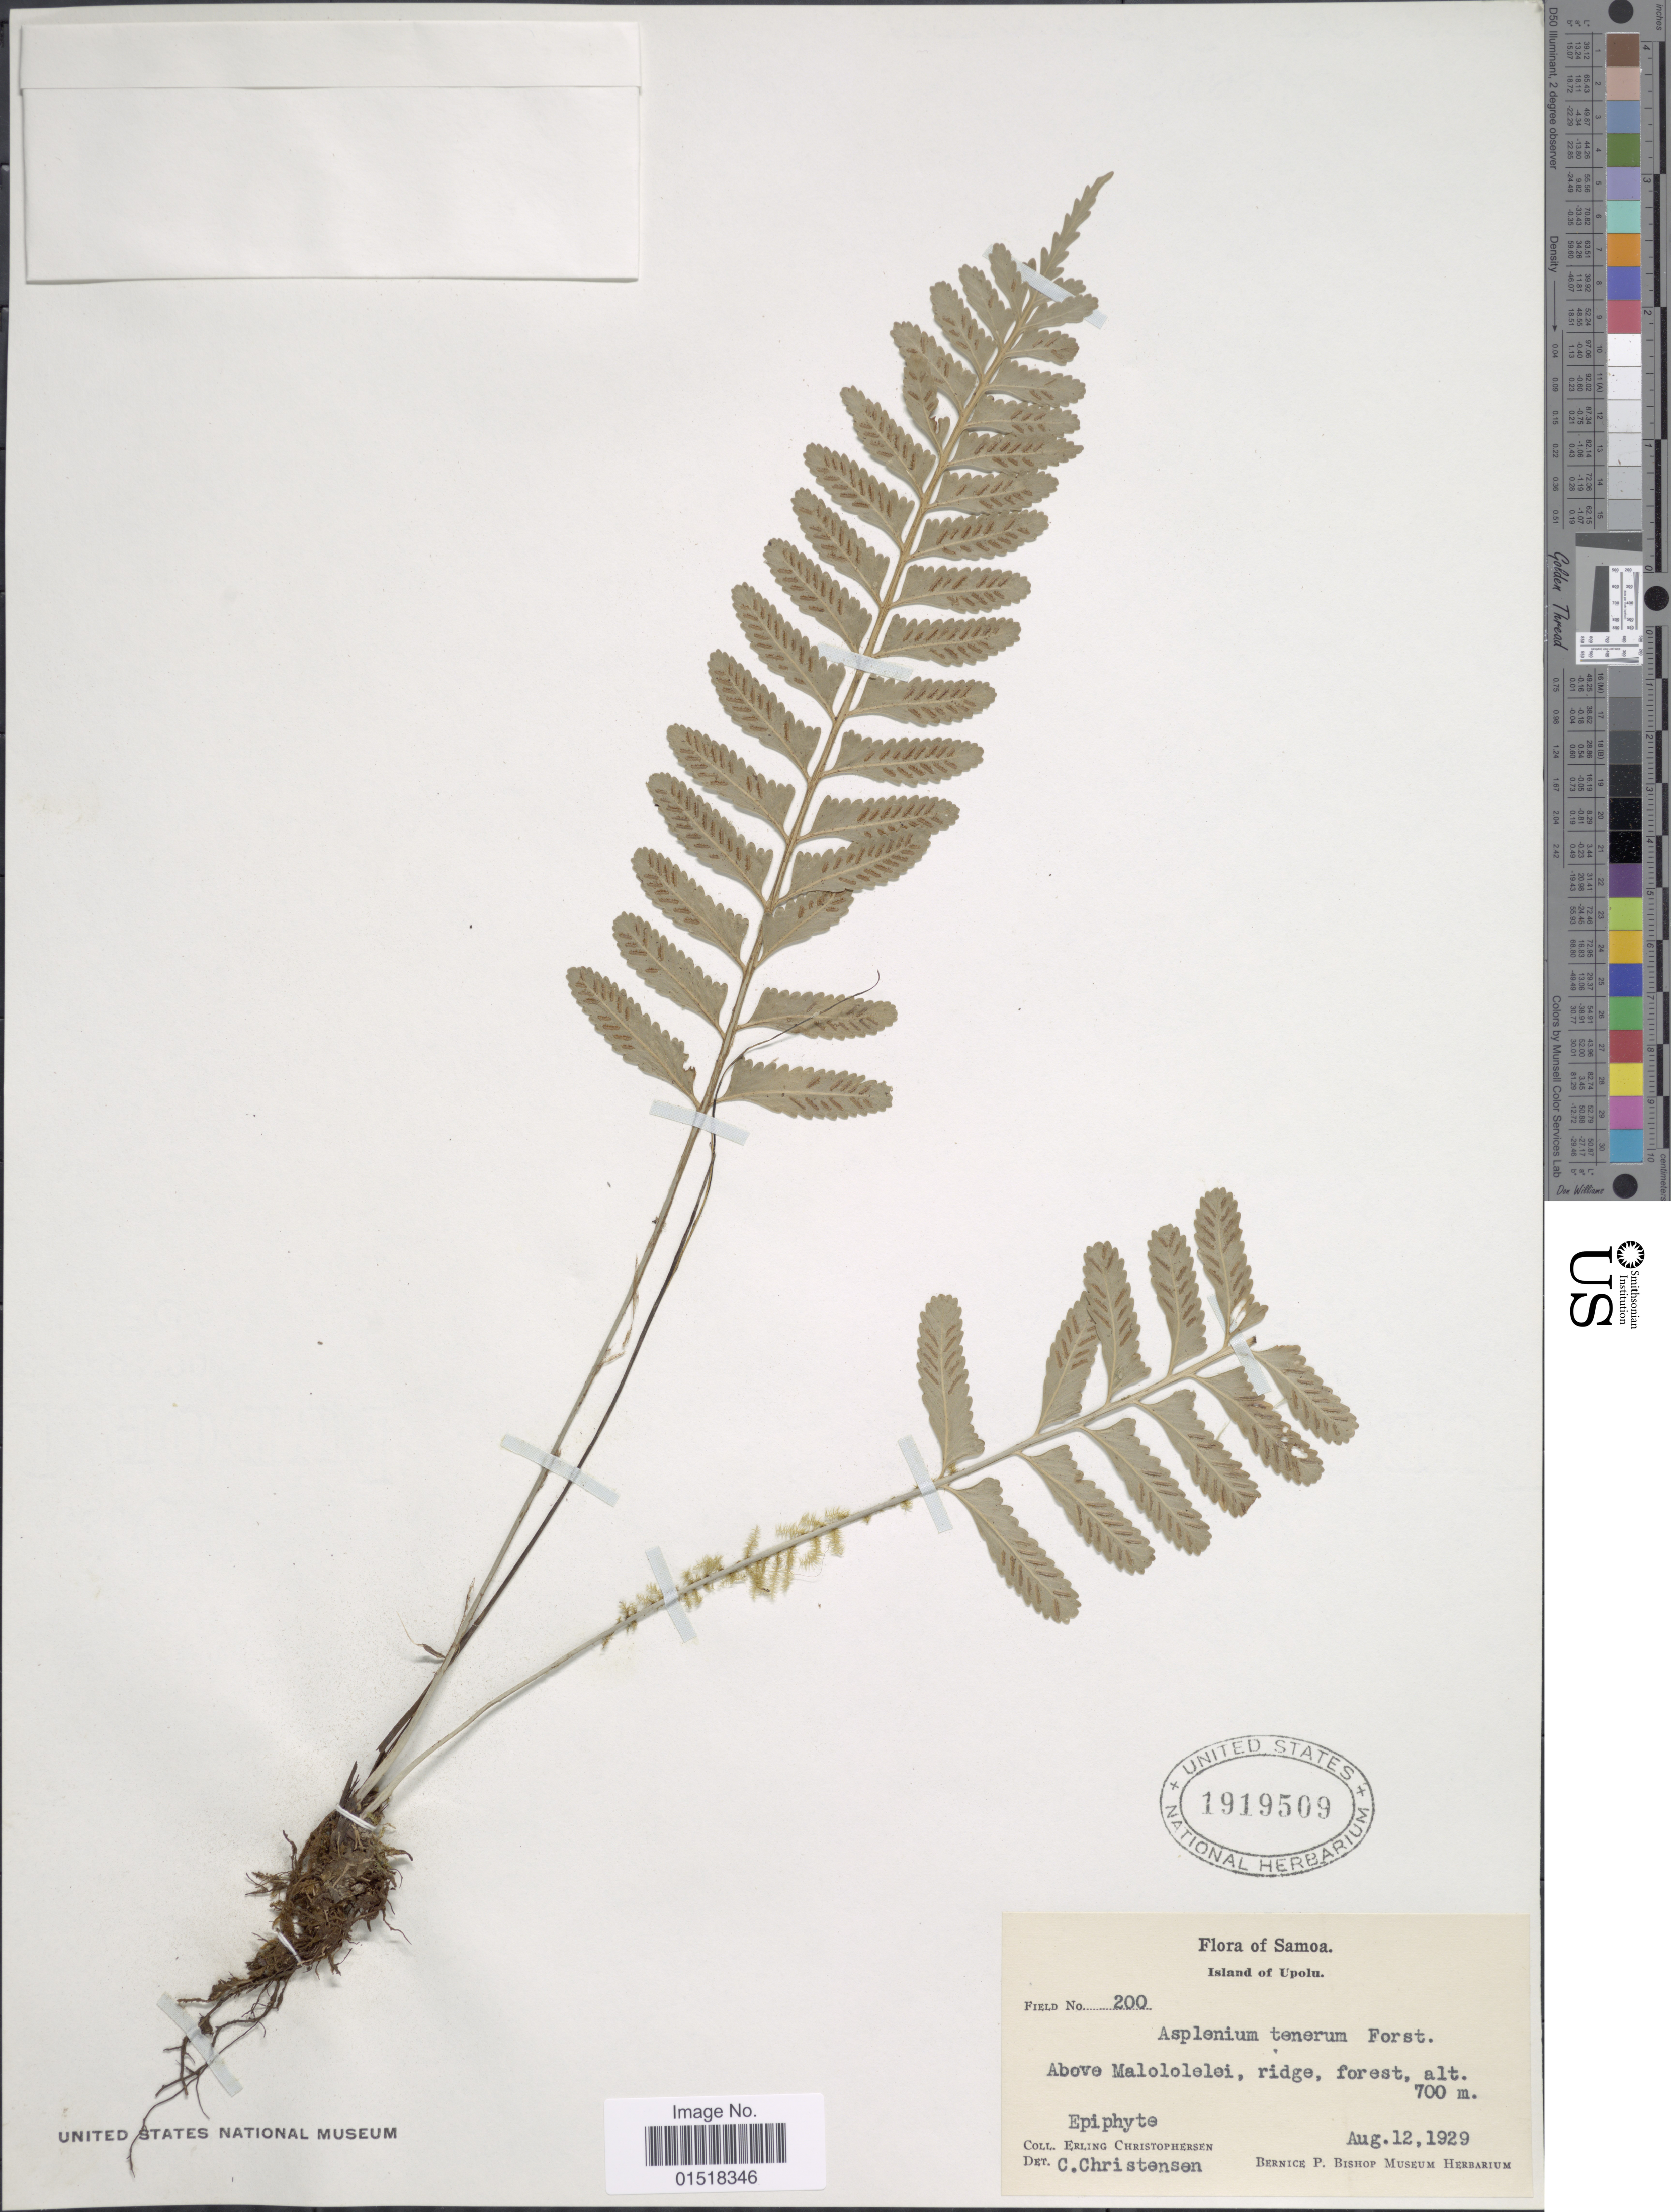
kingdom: Plantae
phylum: Tracheophyta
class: Polypodiopsida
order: Polypodiales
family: Aspleniaceae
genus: Asplenium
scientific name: Asplenium tenerum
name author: G. Forst.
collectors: E. Christophersen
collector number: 200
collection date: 1929-08-12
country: Samoa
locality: Samoa. Island of Upolu. Above Malololelei, ridge, forest.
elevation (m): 700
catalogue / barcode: US 1919509